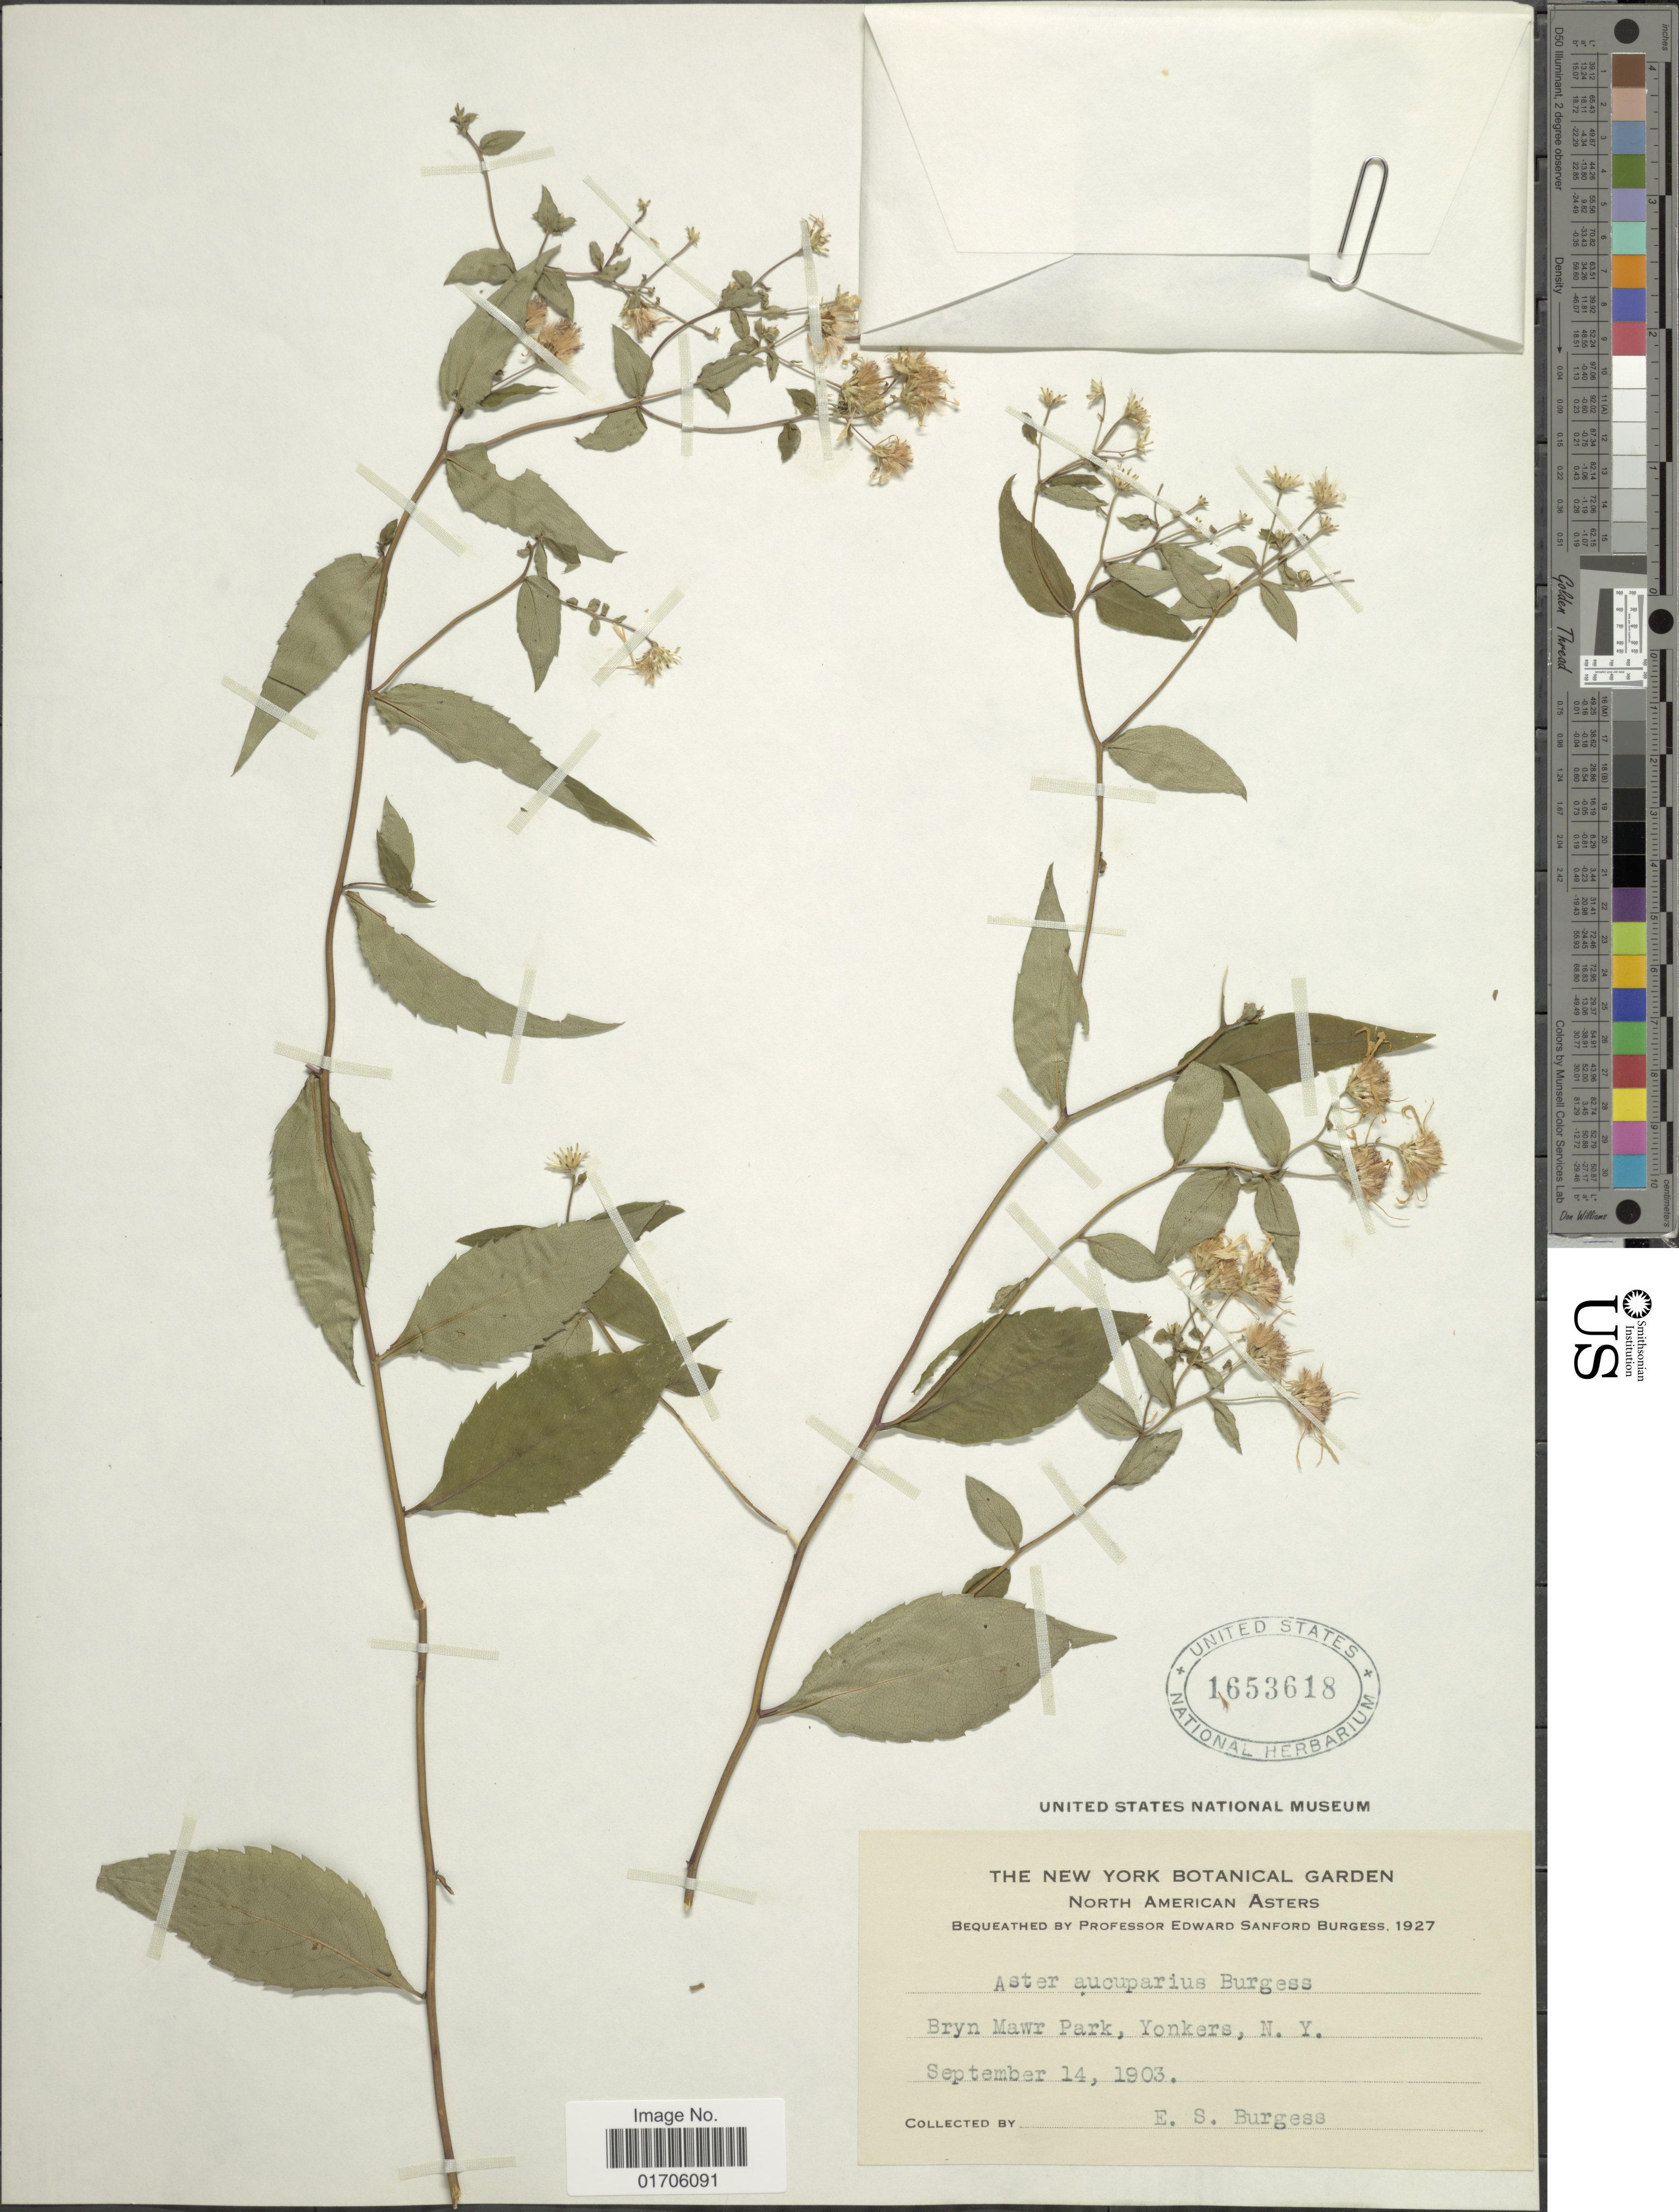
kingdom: Plantae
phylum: Tracheophyta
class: Magnoliopsida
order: Asterales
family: Asteraceae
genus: Aster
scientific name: Aster aucuparius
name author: E.S. Burgess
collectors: E. Burgess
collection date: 1903-09-14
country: United States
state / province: New York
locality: Bryn Mawr Park, Yonkers, N.Y.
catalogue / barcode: US 1653618